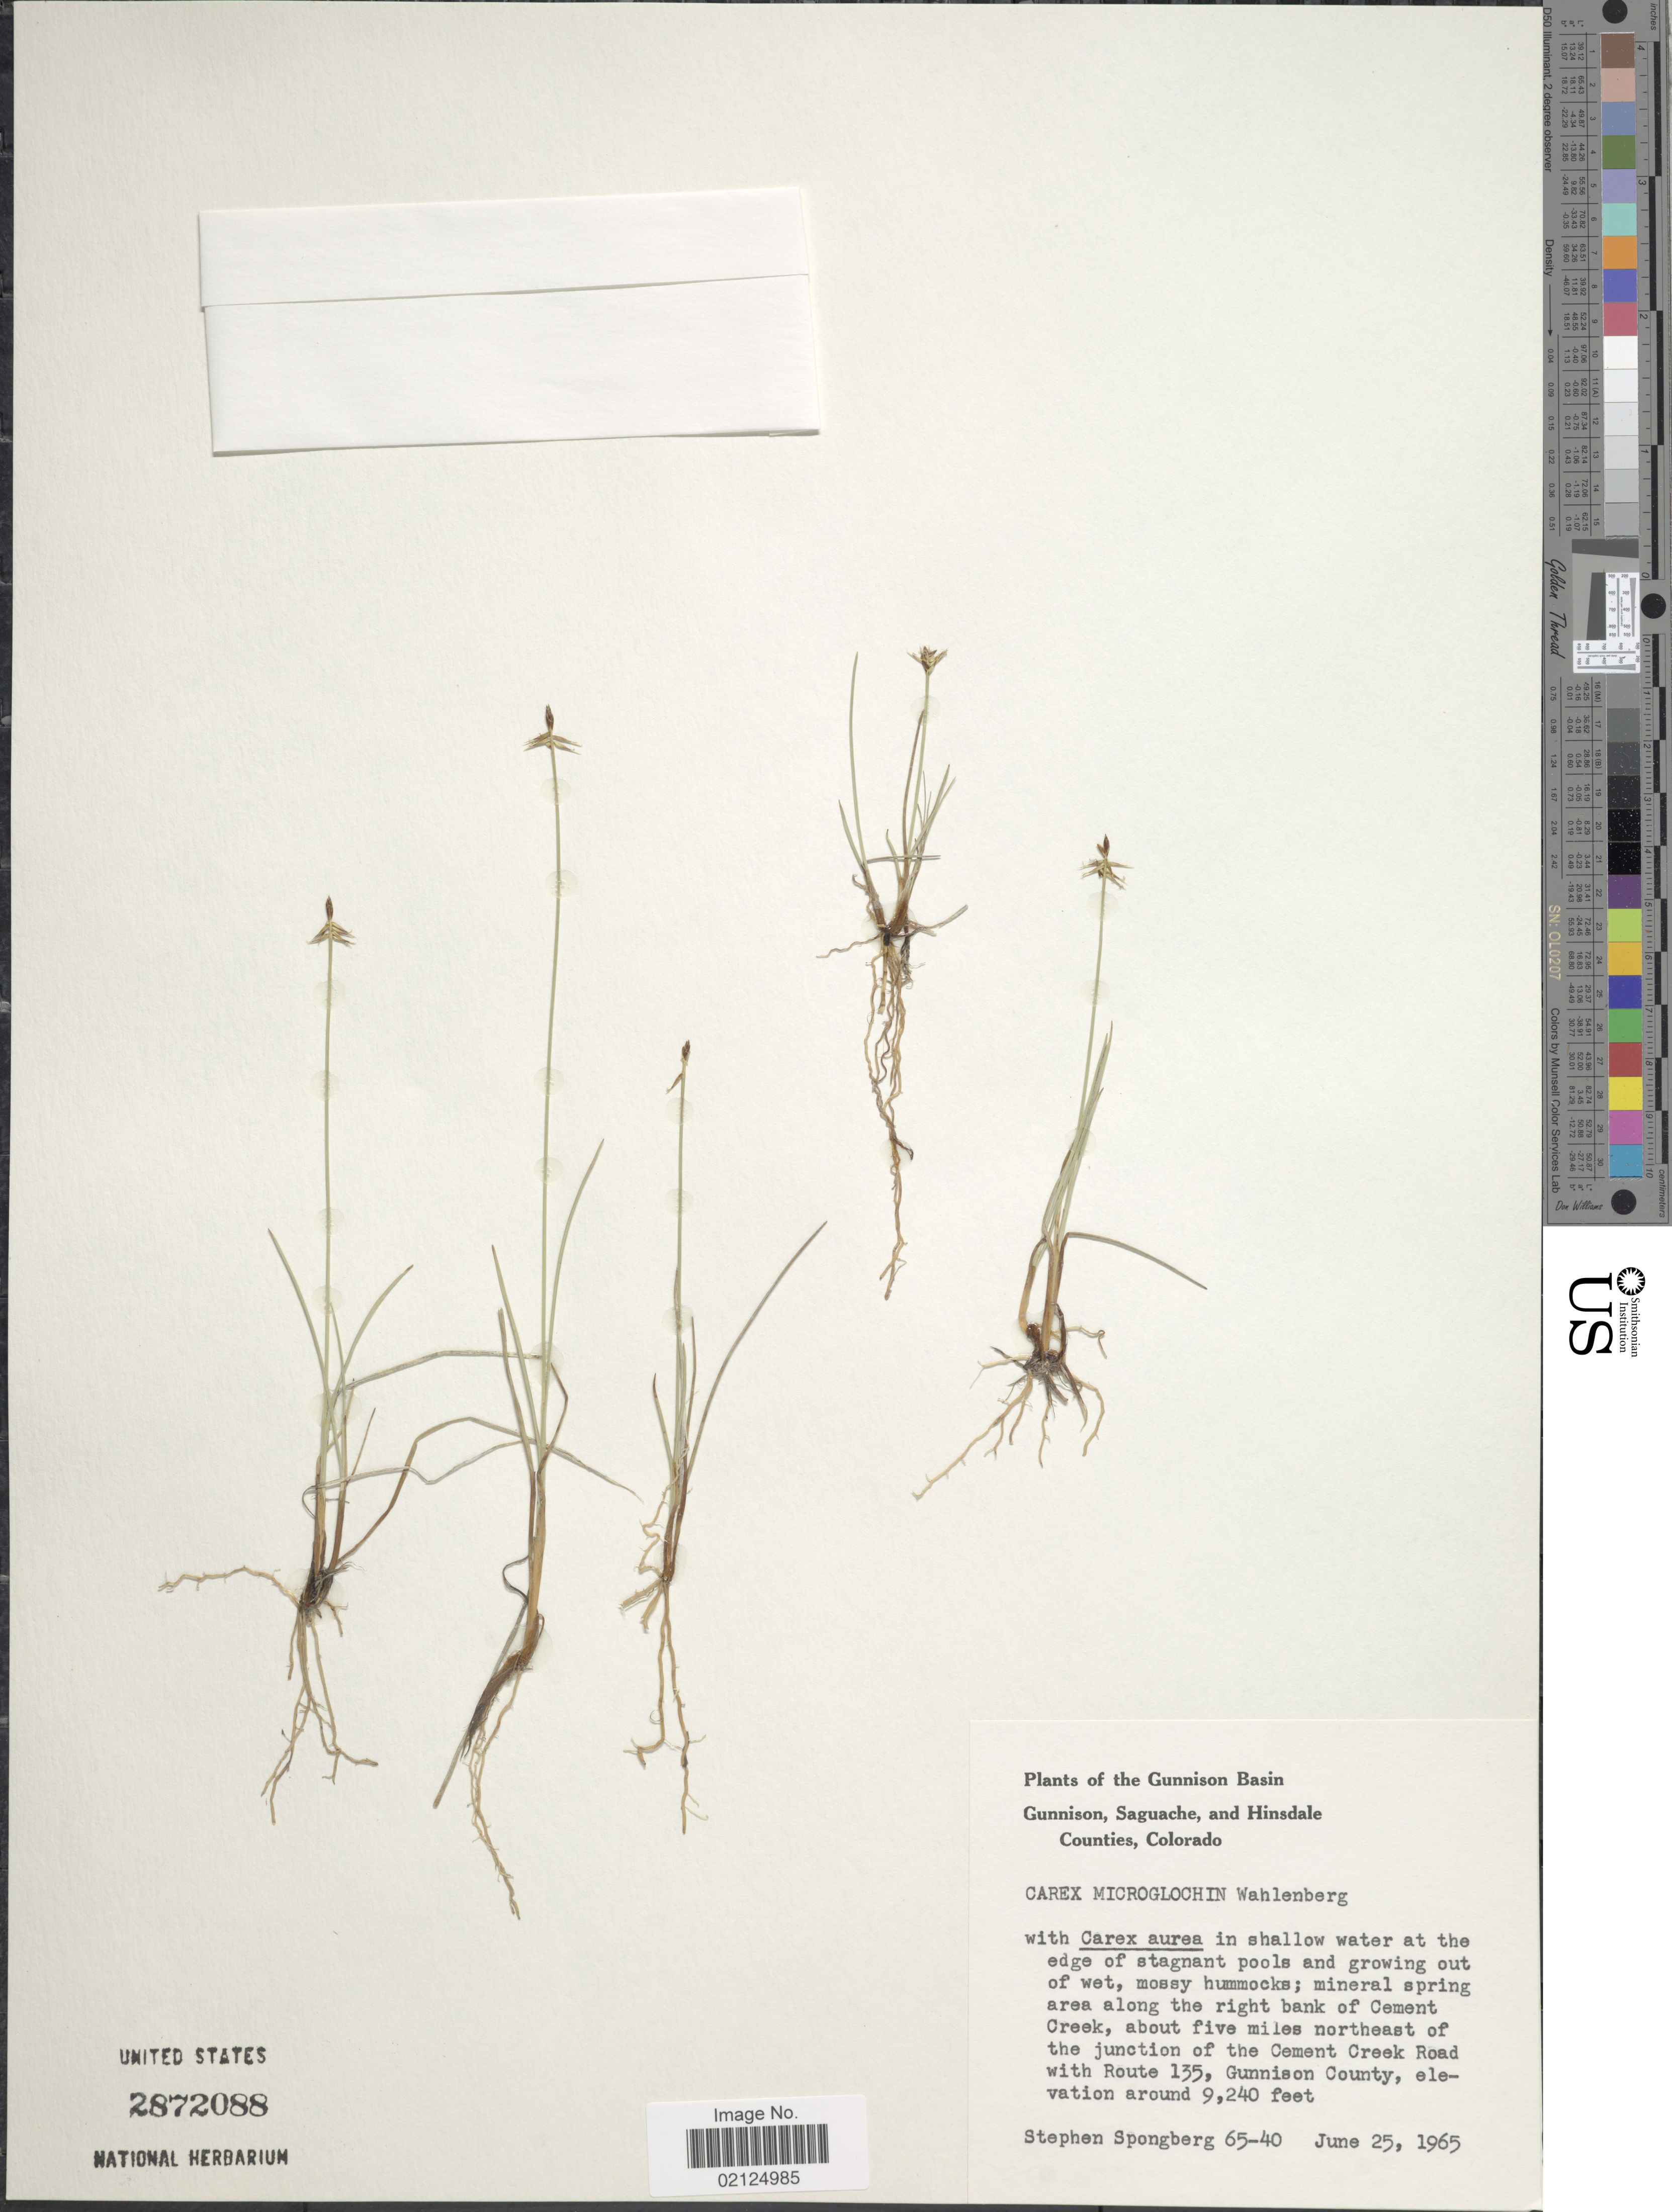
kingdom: Plantae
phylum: Tracheophyta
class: Liliopsida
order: Poales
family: Cyperaceae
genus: Carex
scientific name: Carex microglochin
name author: Wahlenb.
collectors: S. A.Spongberg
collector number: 65-40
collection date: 1965-06-25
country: United States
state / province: Colorado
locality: Den Dansgunnison Basin, Gunnison, Saguache and Hinsdale Coutnies, area along the right bank of Clement Creek, about five miles northeast of the junction of the Cement Creek Road with route 135, Gunnison County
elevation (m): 2816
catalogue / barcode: US 2872088